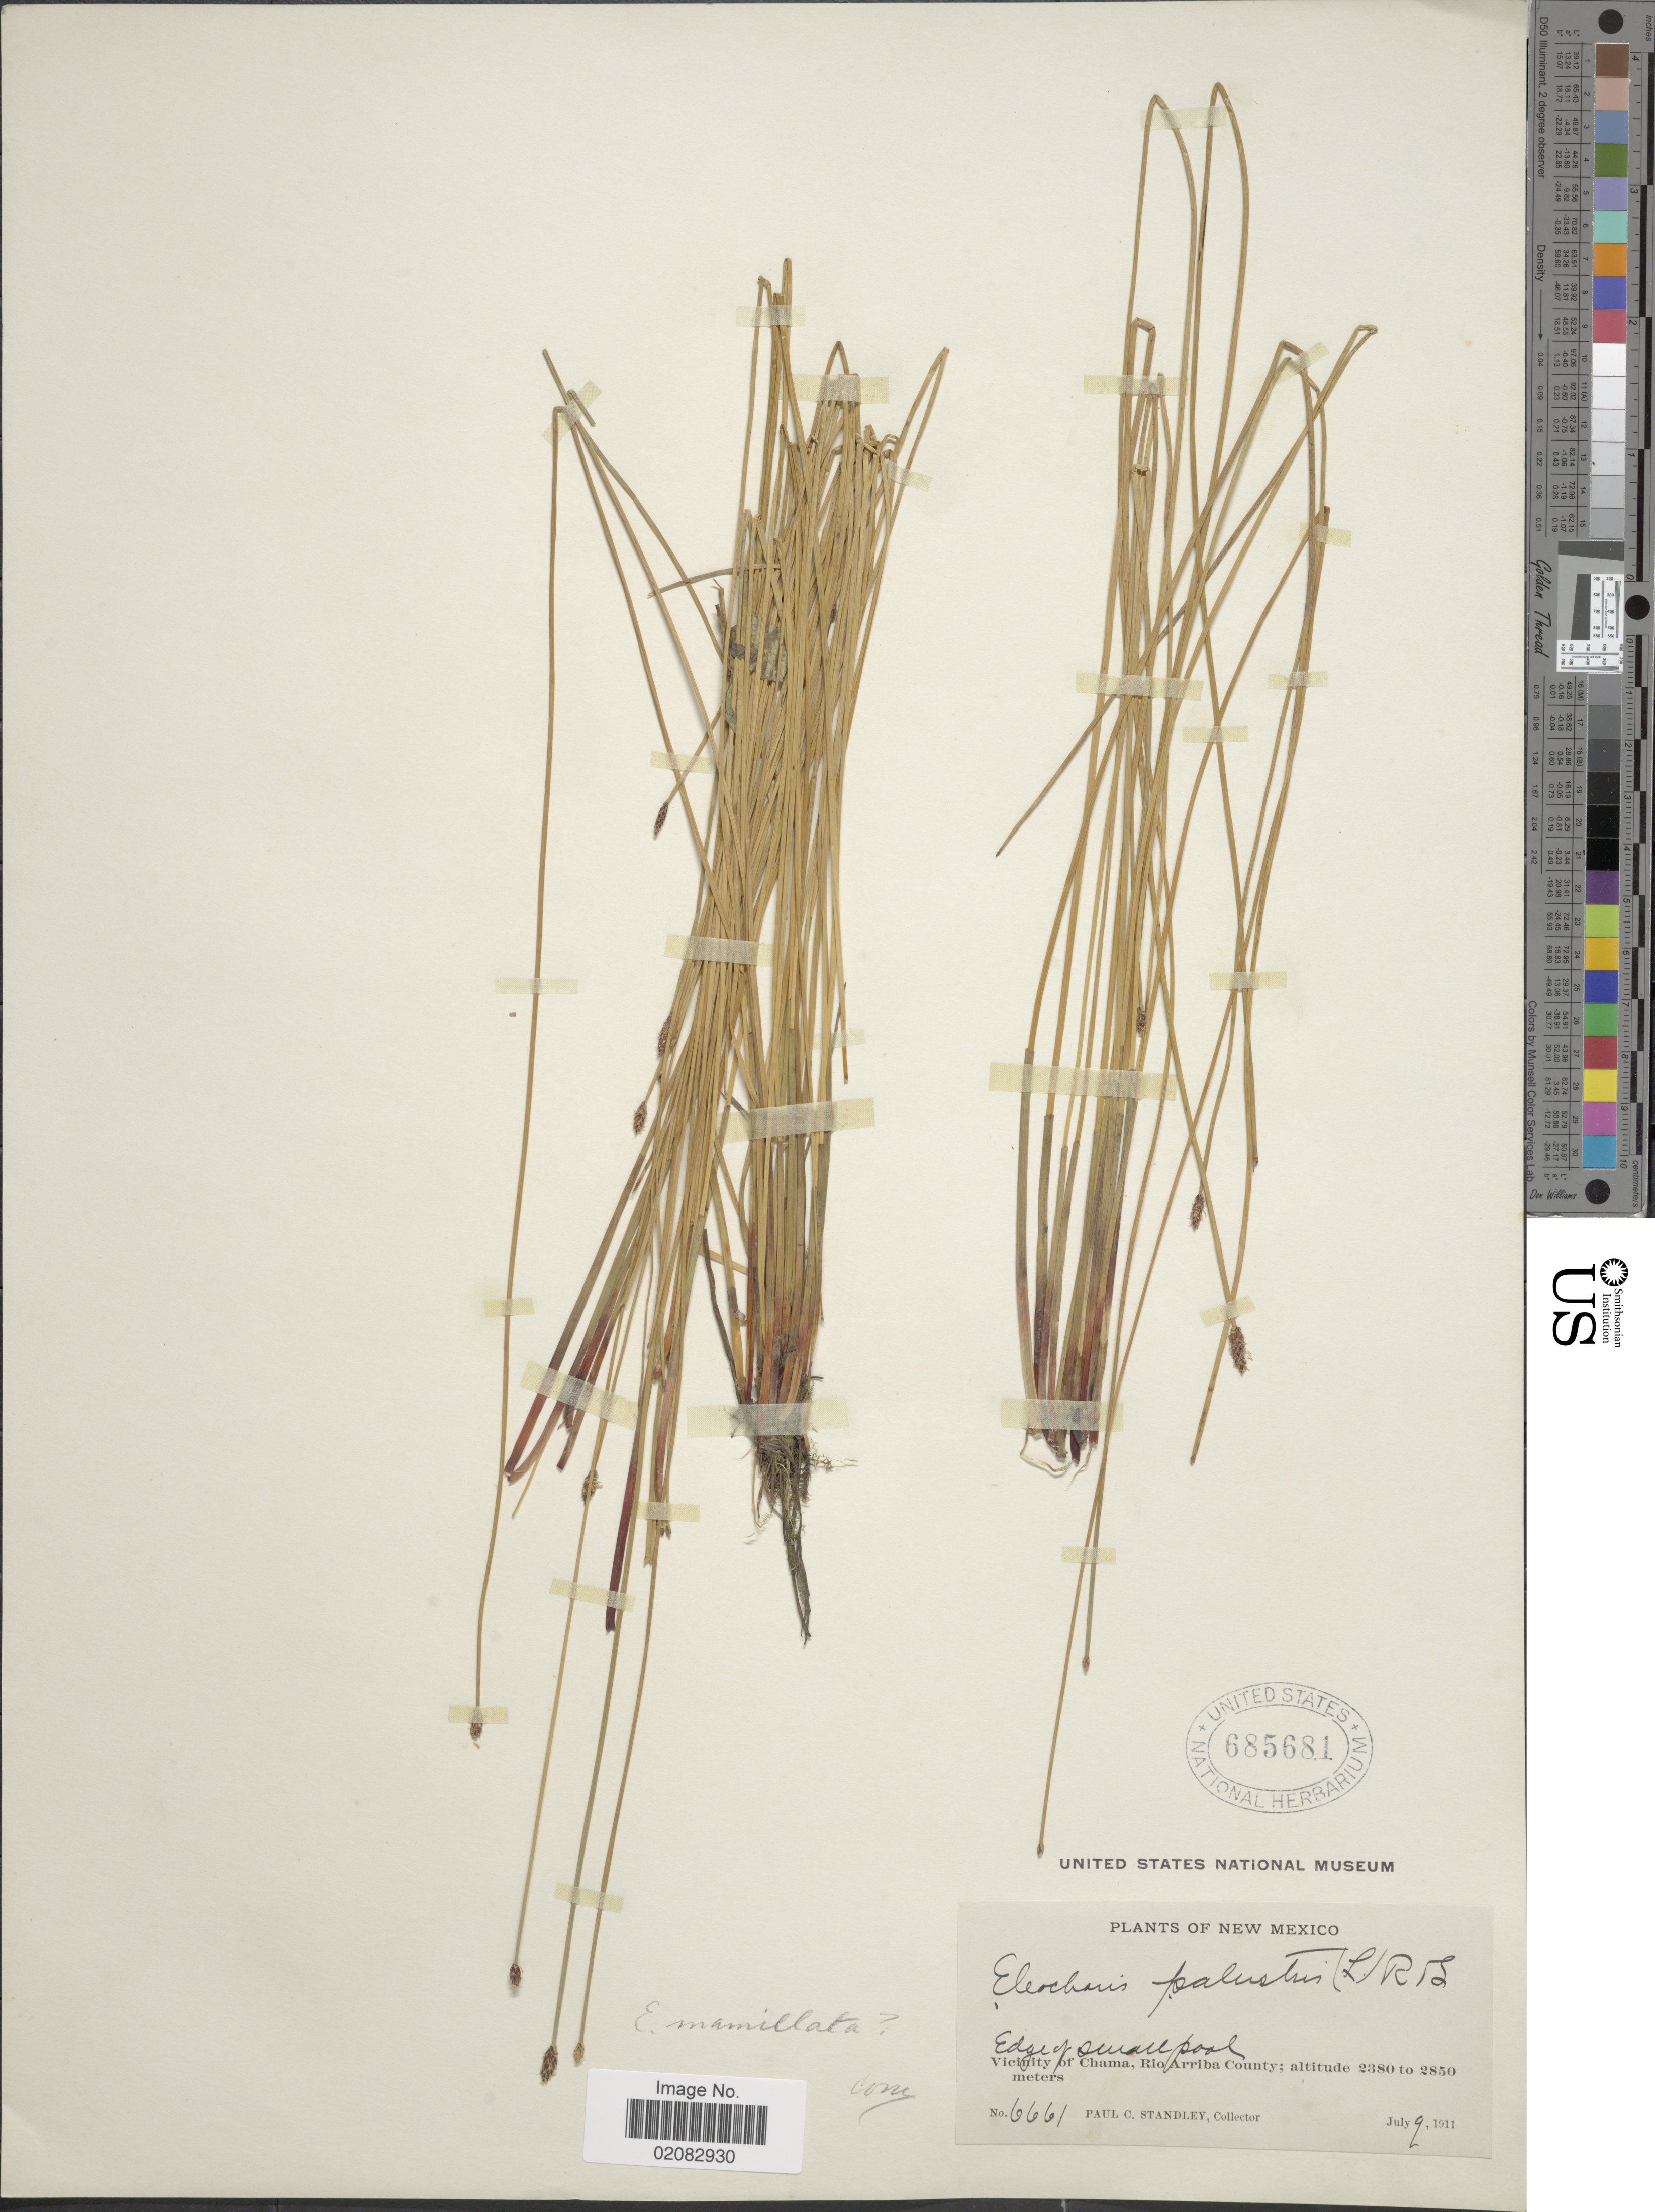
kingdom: Plantae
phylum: Tracheophyta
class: Liliopsida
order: Poales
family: Cyperaceae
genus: Eleocharis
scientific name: Eleocharis macrostachya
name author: Britton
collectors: P. C. Standley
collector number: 6661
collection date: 1911-07-09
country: United States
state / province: New Mexico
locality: Vicinity of Chama, Rio Arriba County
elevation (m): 2380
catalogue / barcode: US 685681